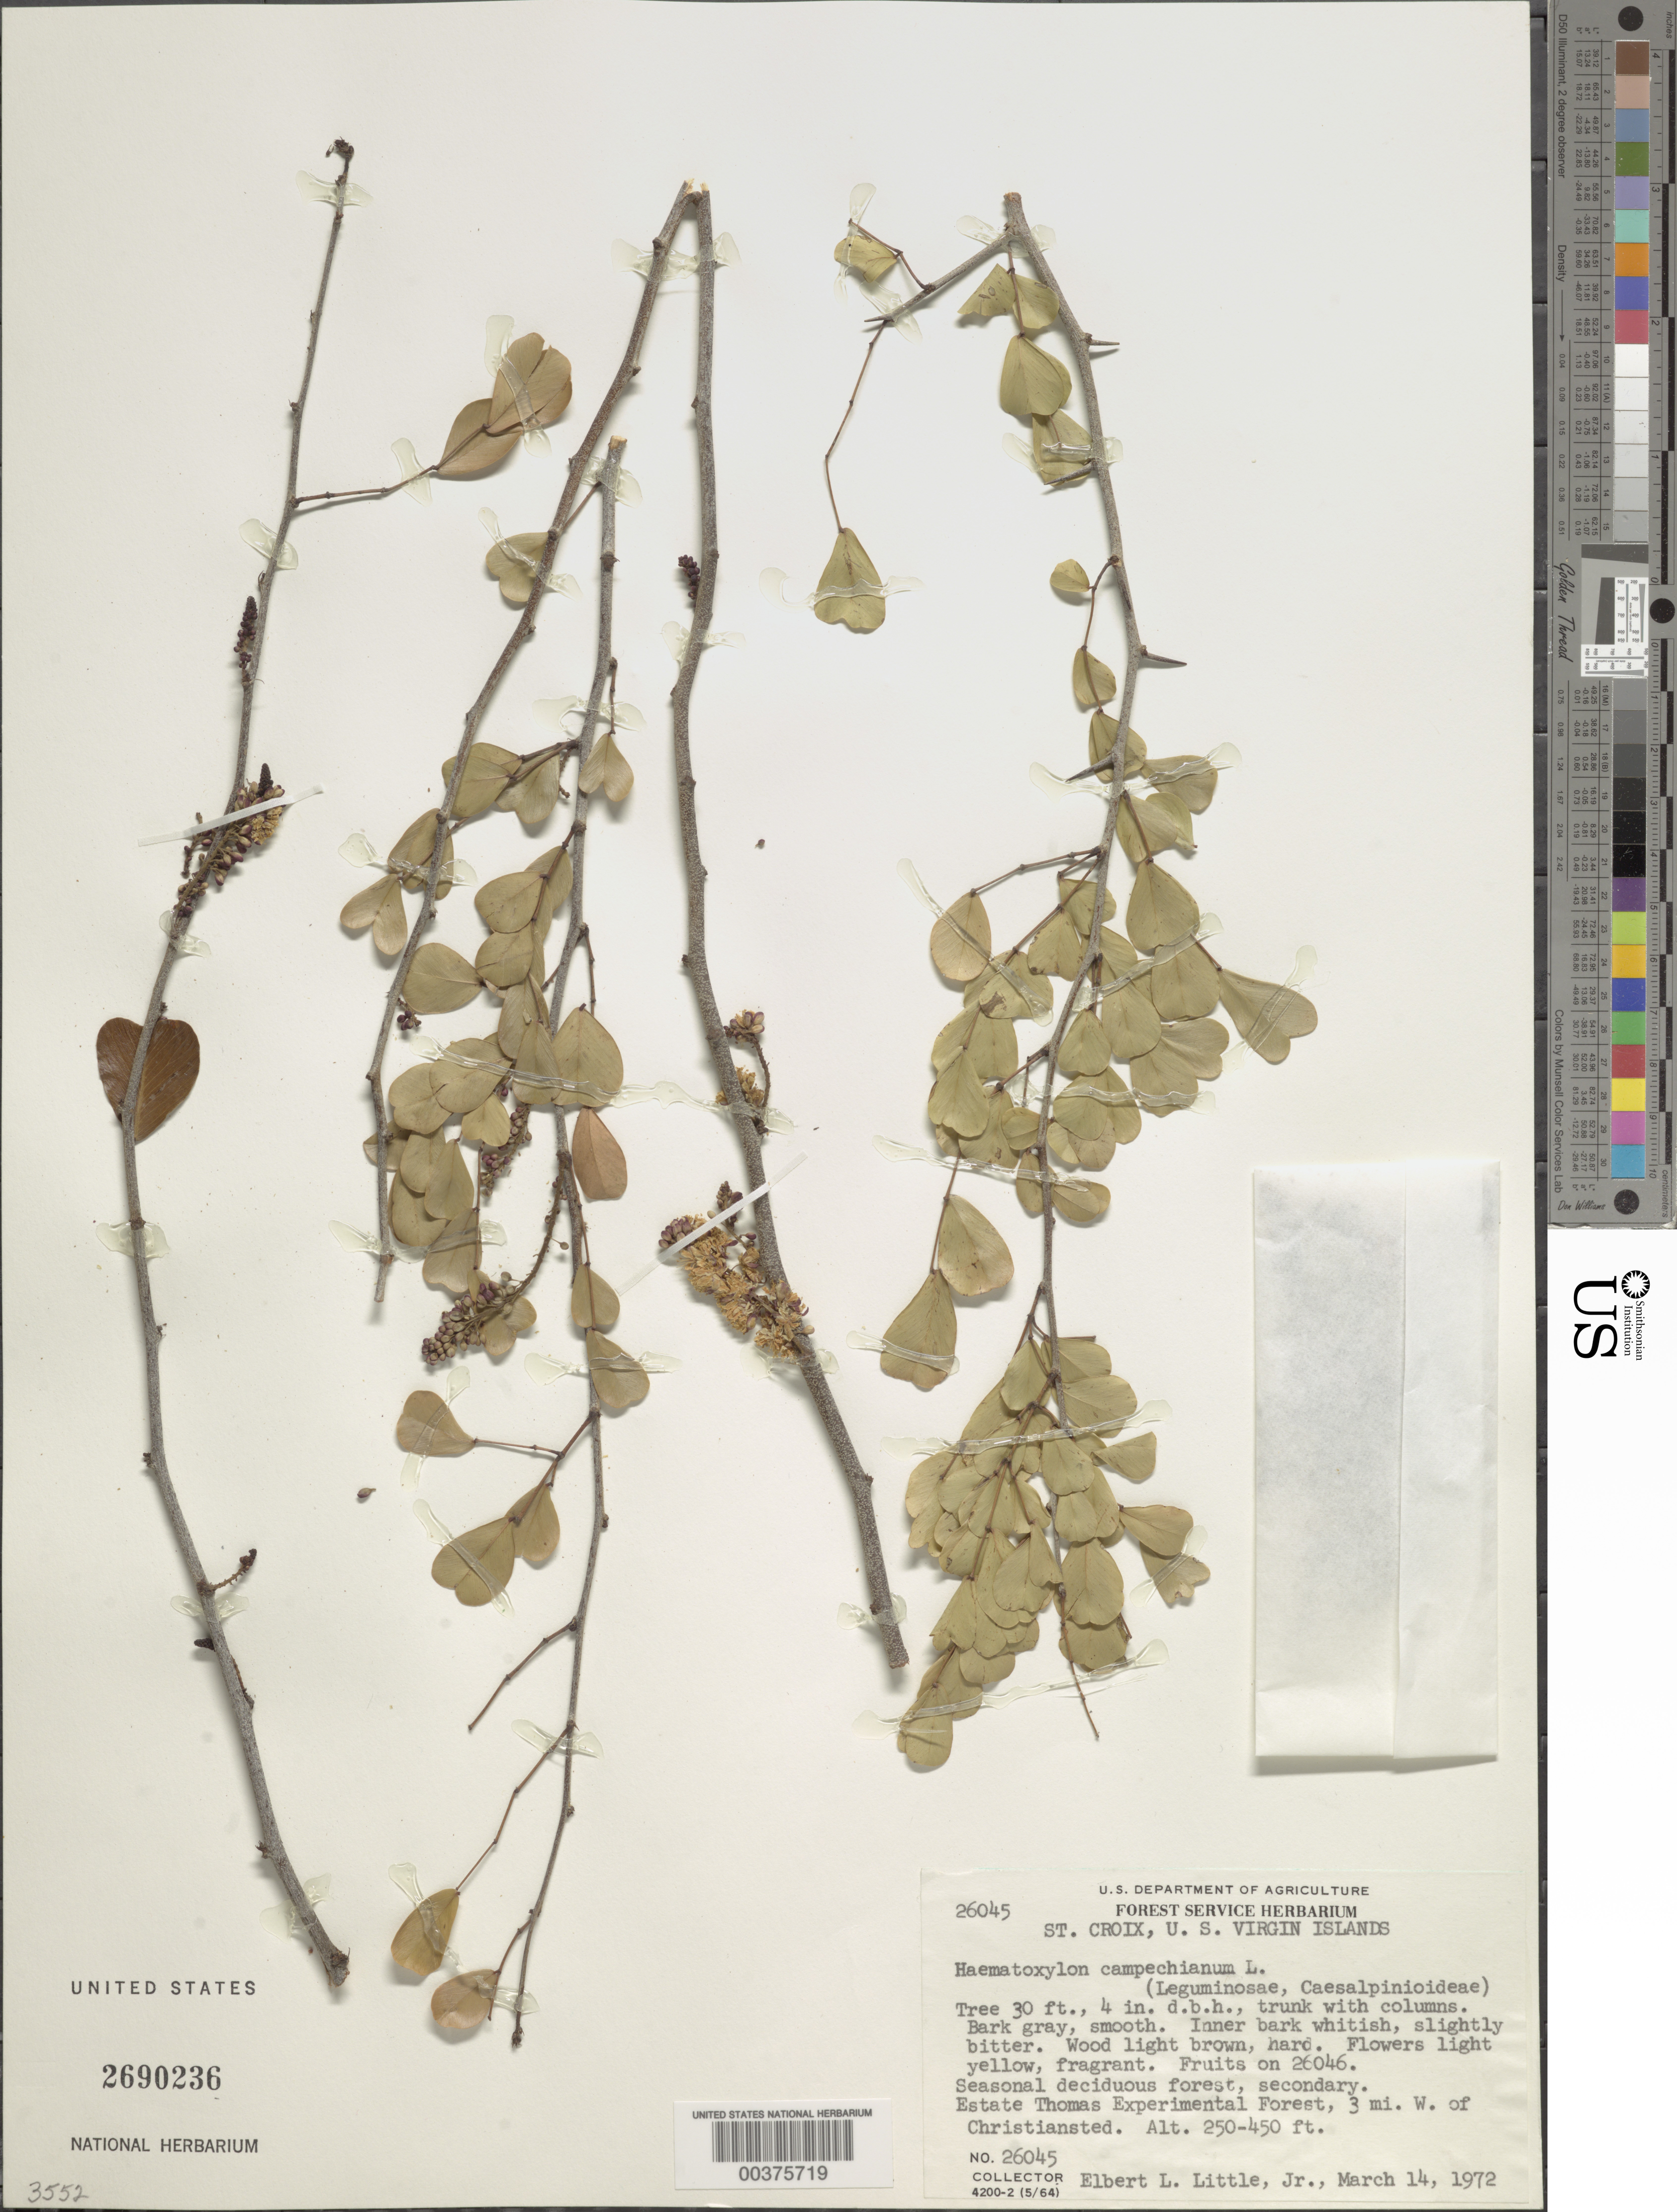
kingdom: Plantae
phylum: Tracheophyta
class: Magnoliopsida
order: Fabales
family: Fabaceae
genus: Haematoxylum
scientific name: Haematoxylum campechianum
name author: L.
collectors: E. L. Little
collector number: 26045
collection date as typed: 14 Mar 1972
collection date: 1972-03-14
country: U.S. Virgin Islands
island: St. Croix Island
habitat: Seasonal deciduous forest, secondary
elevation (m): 250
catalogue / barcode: US 2690236